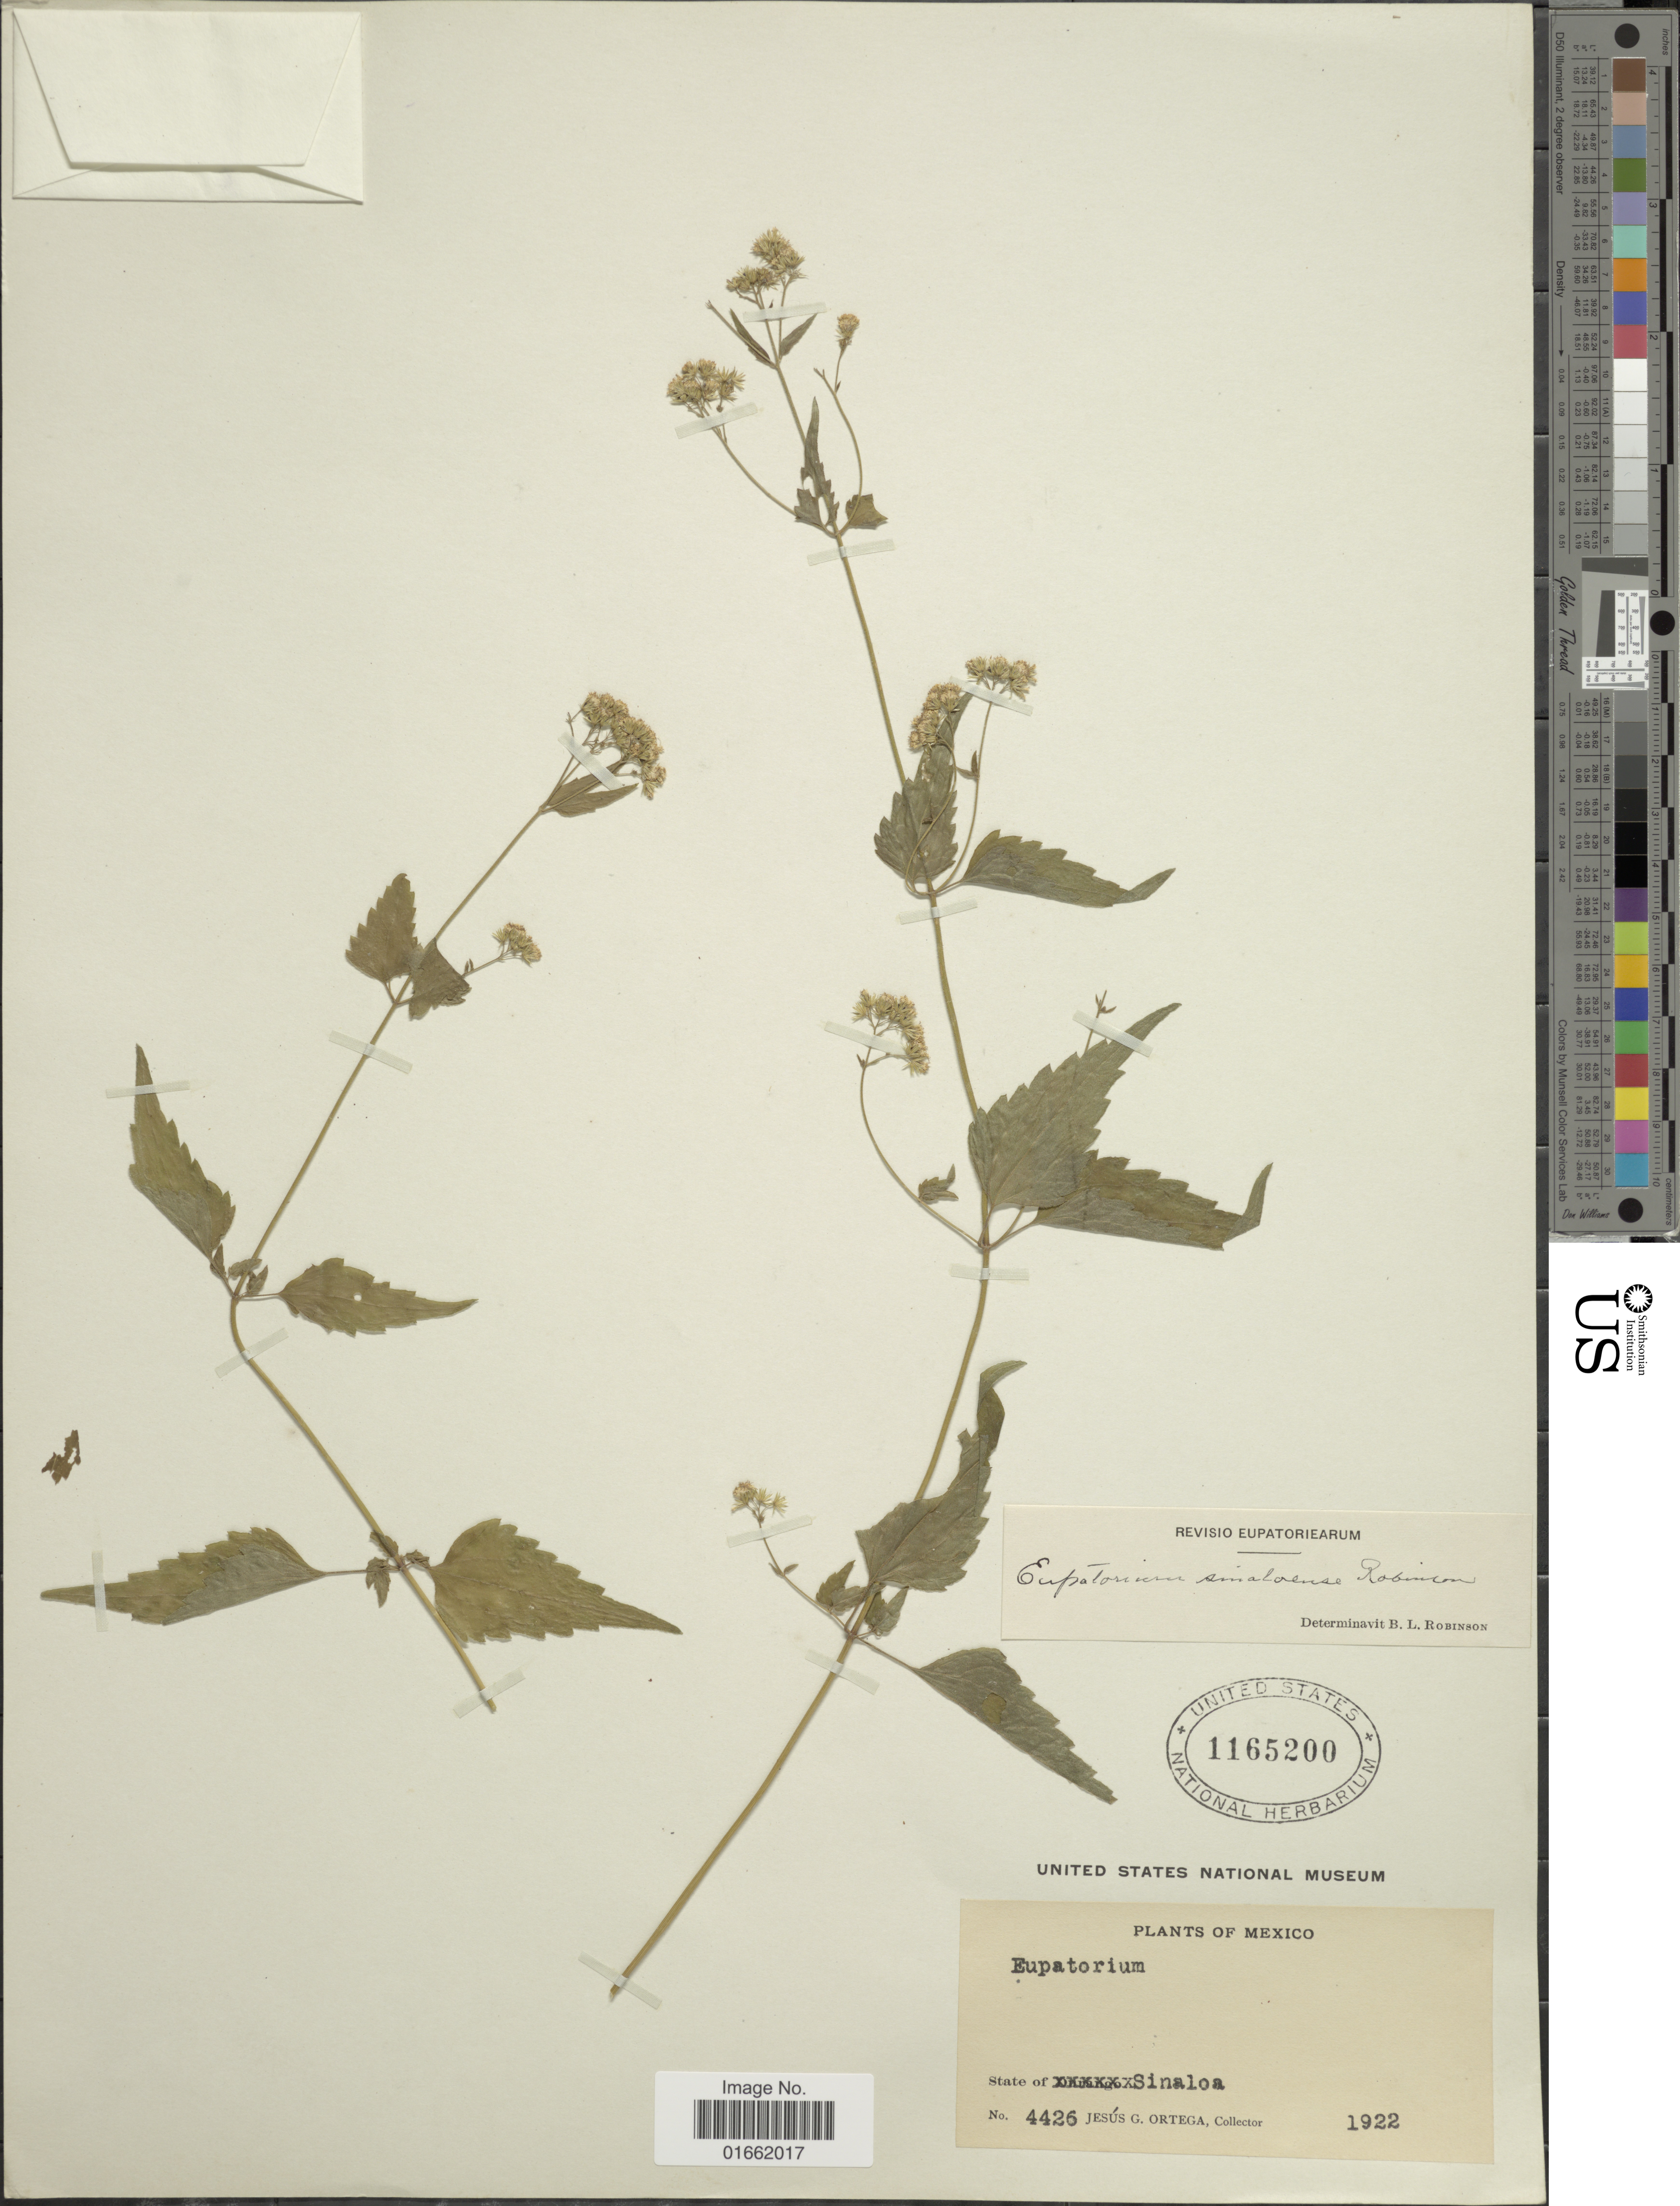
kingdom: Plantae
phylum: Tracheophyta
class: Magnoliopsida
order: Asterales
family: Asteraceae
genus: Fleischmannia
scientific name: Fleischmannia sinaloensis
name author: (B.L. Rob.) R.M. King & H. Rob.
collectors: J. Ortega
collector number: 4426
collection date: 1922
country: Mexico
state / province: Sinaloa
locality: State of Sinaloa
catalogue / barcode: US 1165200